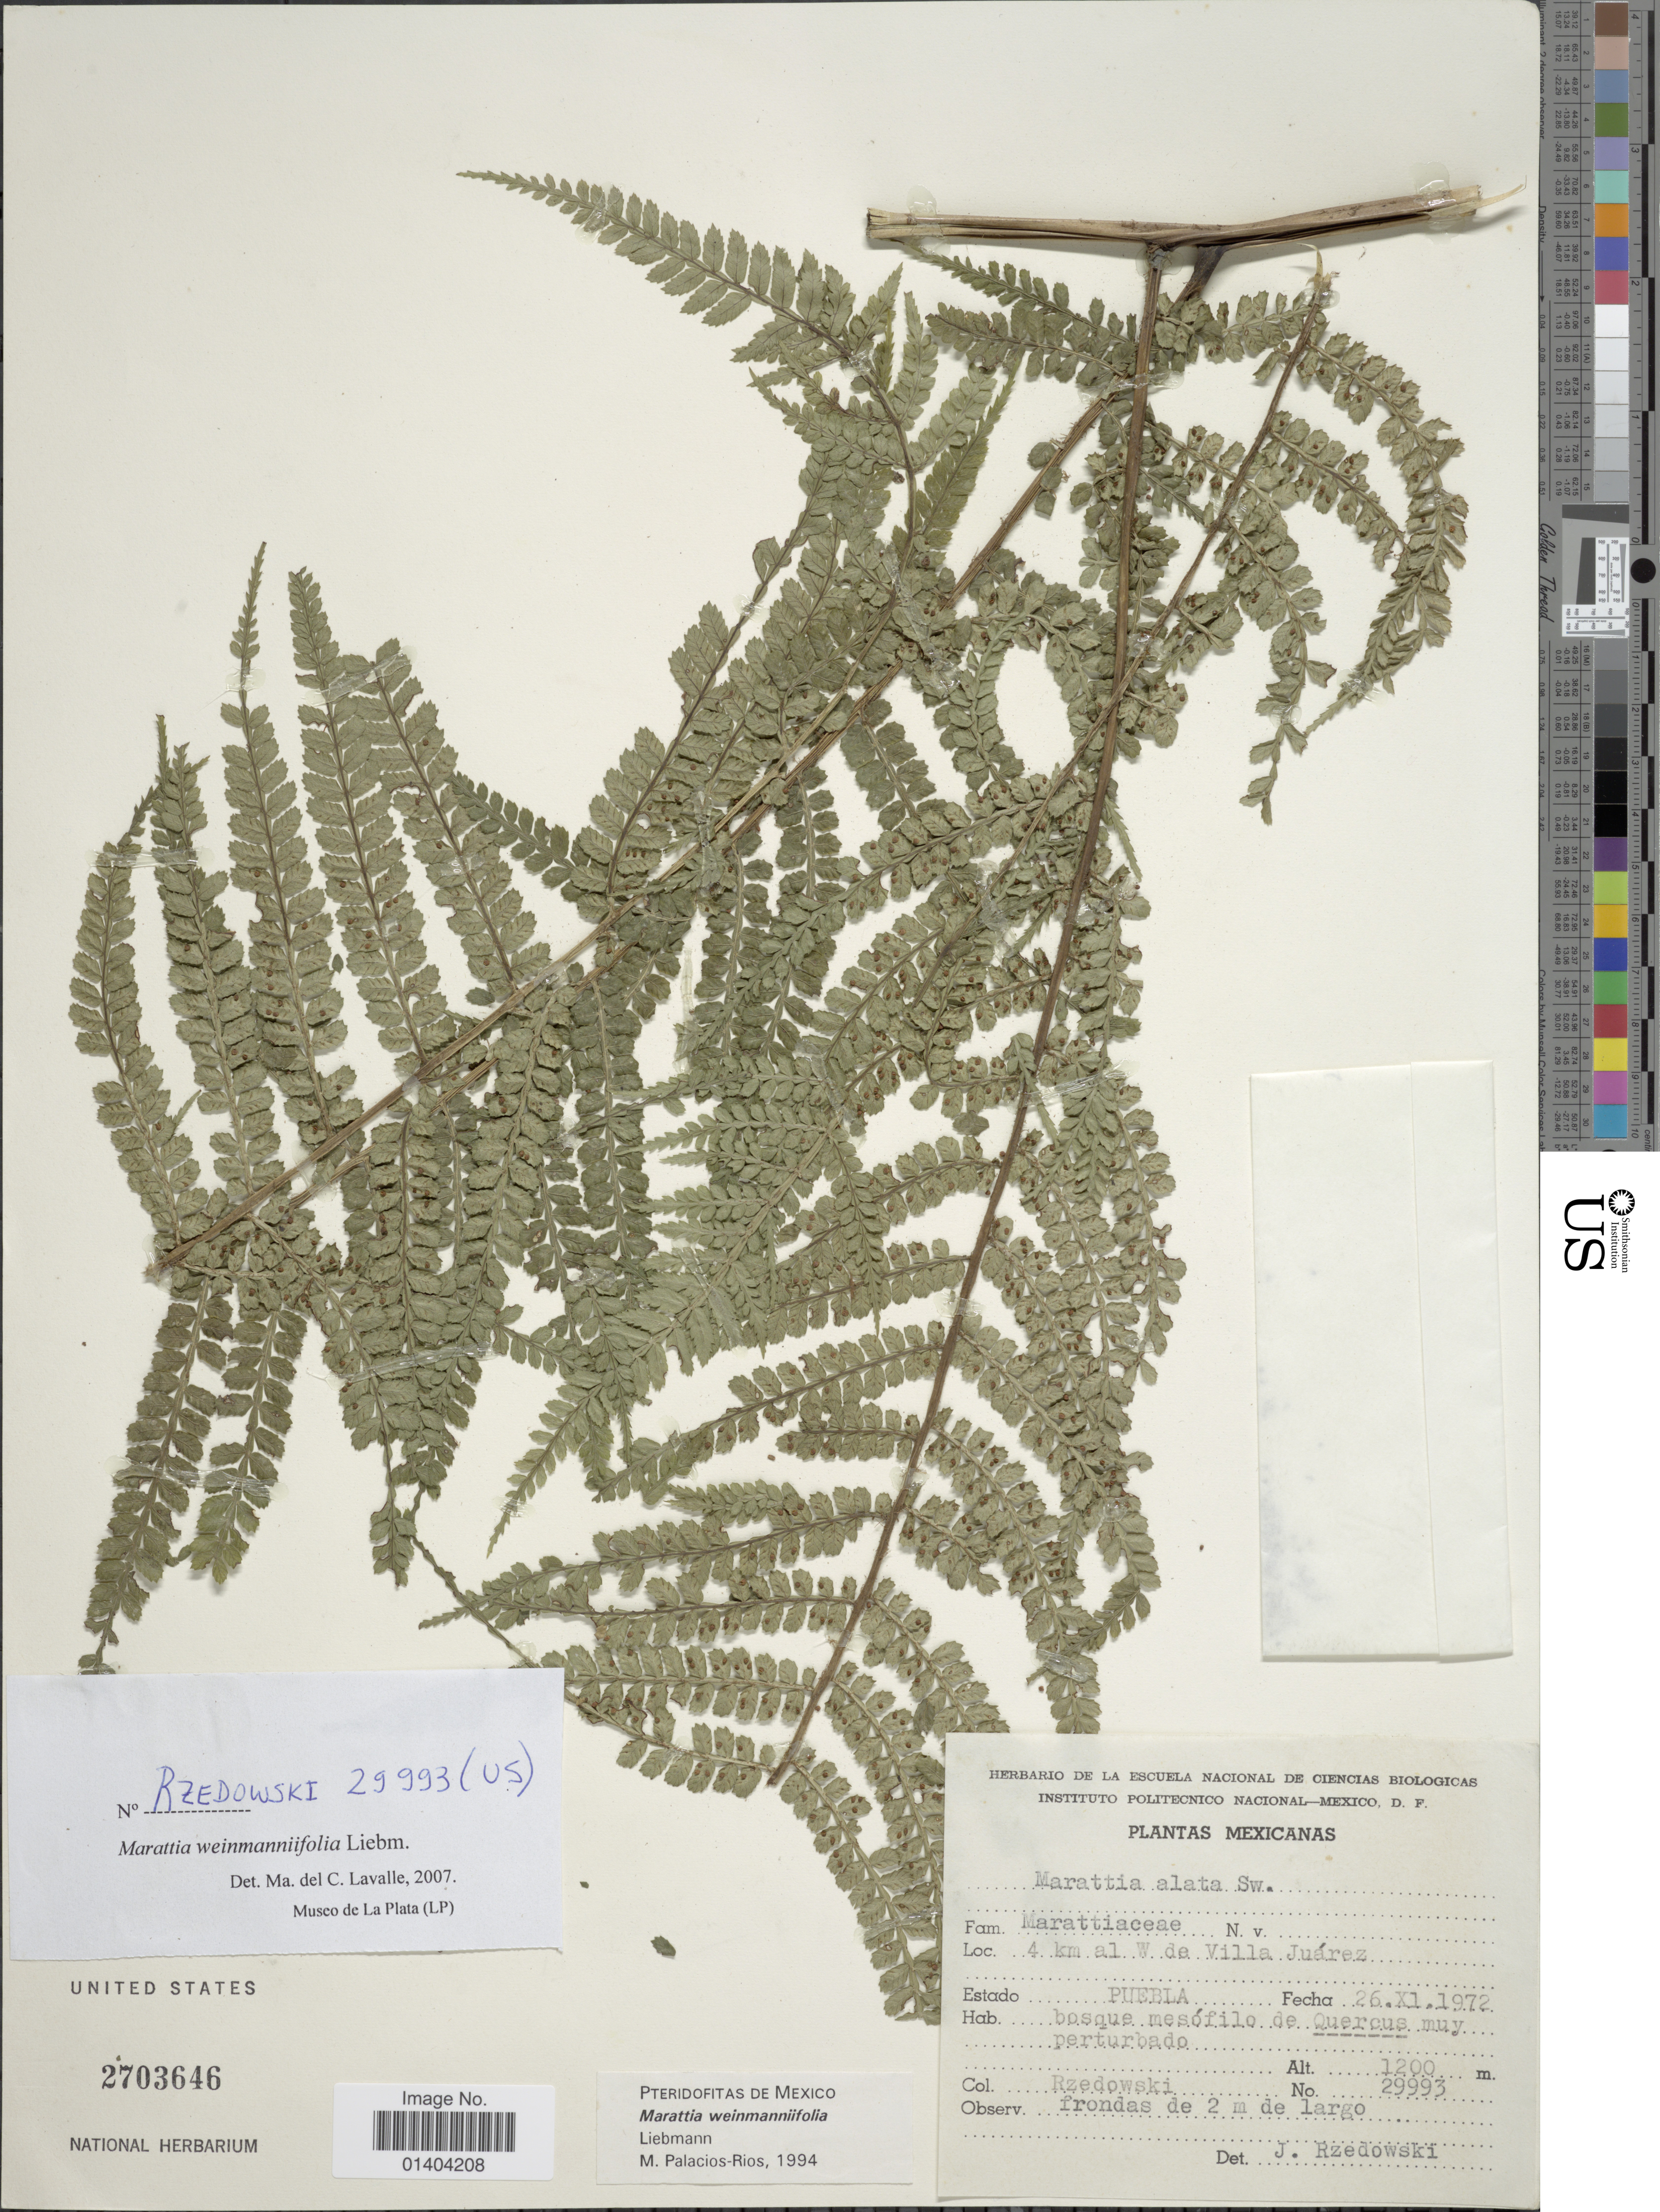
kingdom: Plantae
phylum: Tracheophyta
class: Polypodiopsida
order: Marattiales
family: Marattiaceae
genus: Marattia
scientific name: Marattia weinmanniifolia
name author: Liebm.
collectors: Rzedowski, --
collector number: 29993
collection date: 1972-11-26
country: Mexico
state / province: Puebla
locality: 4 km al W de Villa Juarez Estado Puebla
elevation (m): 1200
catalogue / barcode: US 2703646